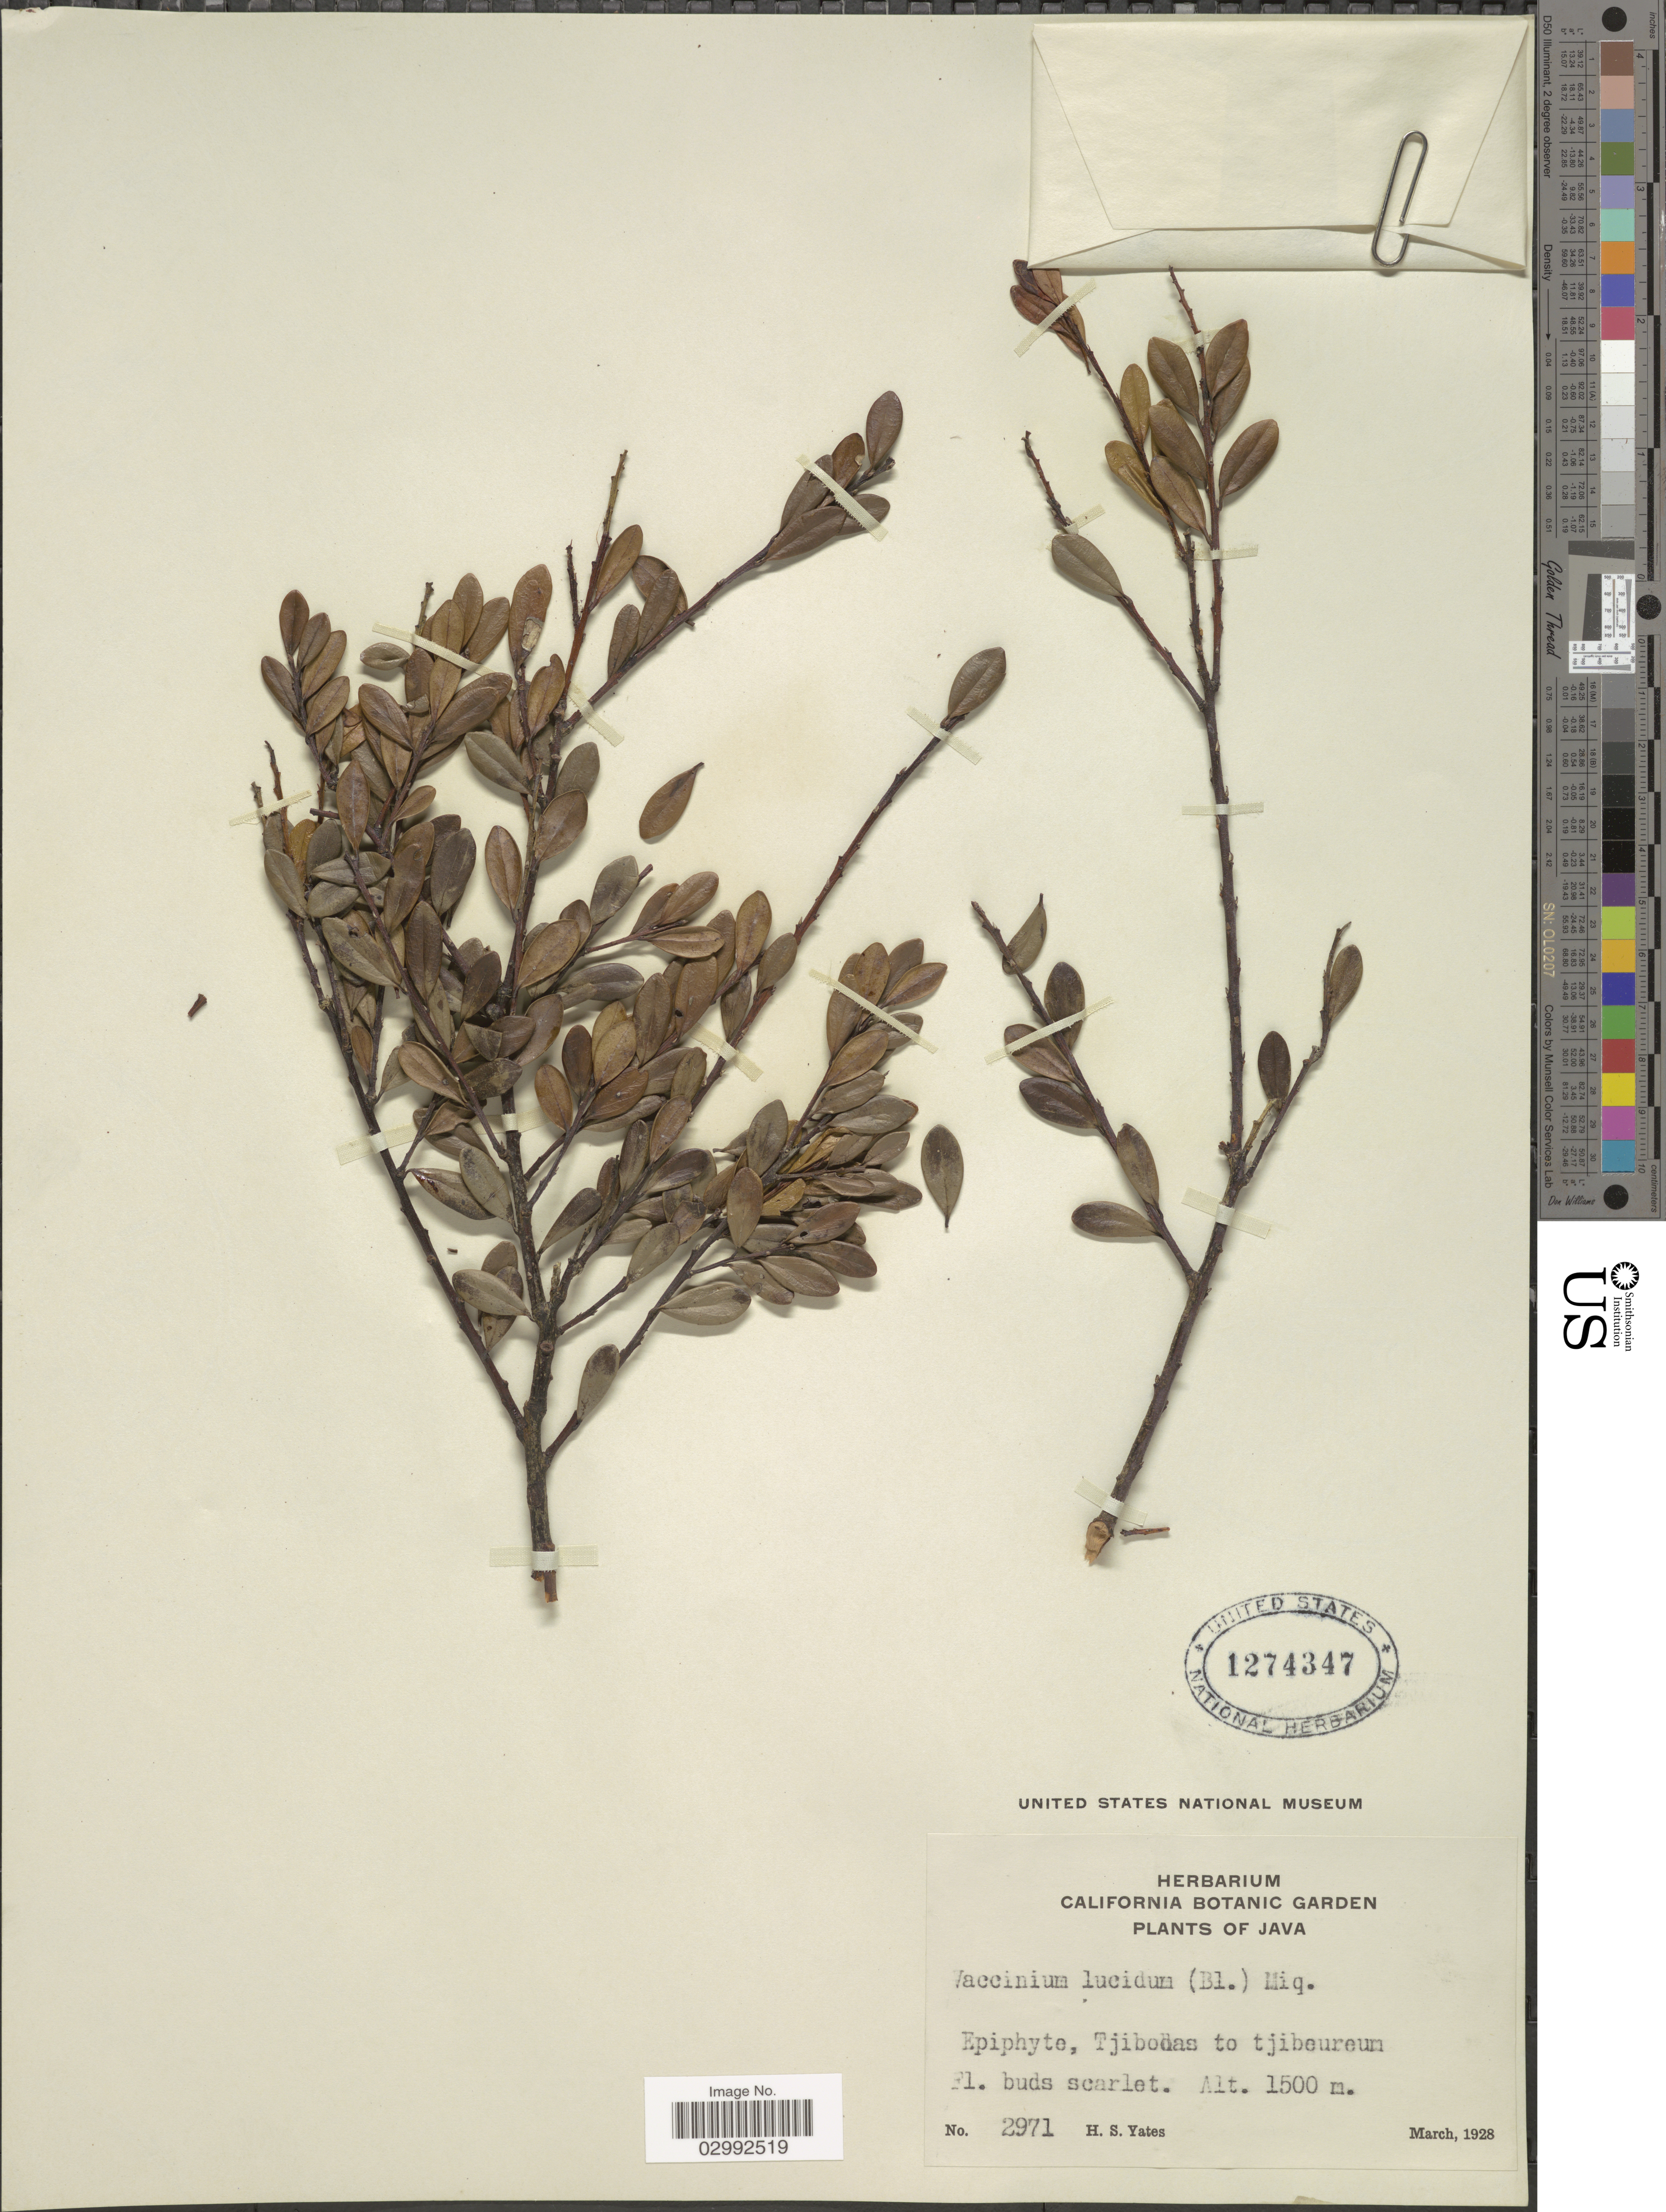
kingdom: Plantae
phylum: Tracheophyta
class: Magnoliopsida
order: Ericales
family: Ericaceae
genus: Vaccinium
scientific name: Vaccinium lucidum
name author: Miq.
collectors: H. S. Yates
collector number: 2971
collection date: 1928-03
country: Indonesia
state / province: Java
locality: Tjibodas to tjibeureum.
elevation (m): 1500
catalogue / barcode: US 1274347